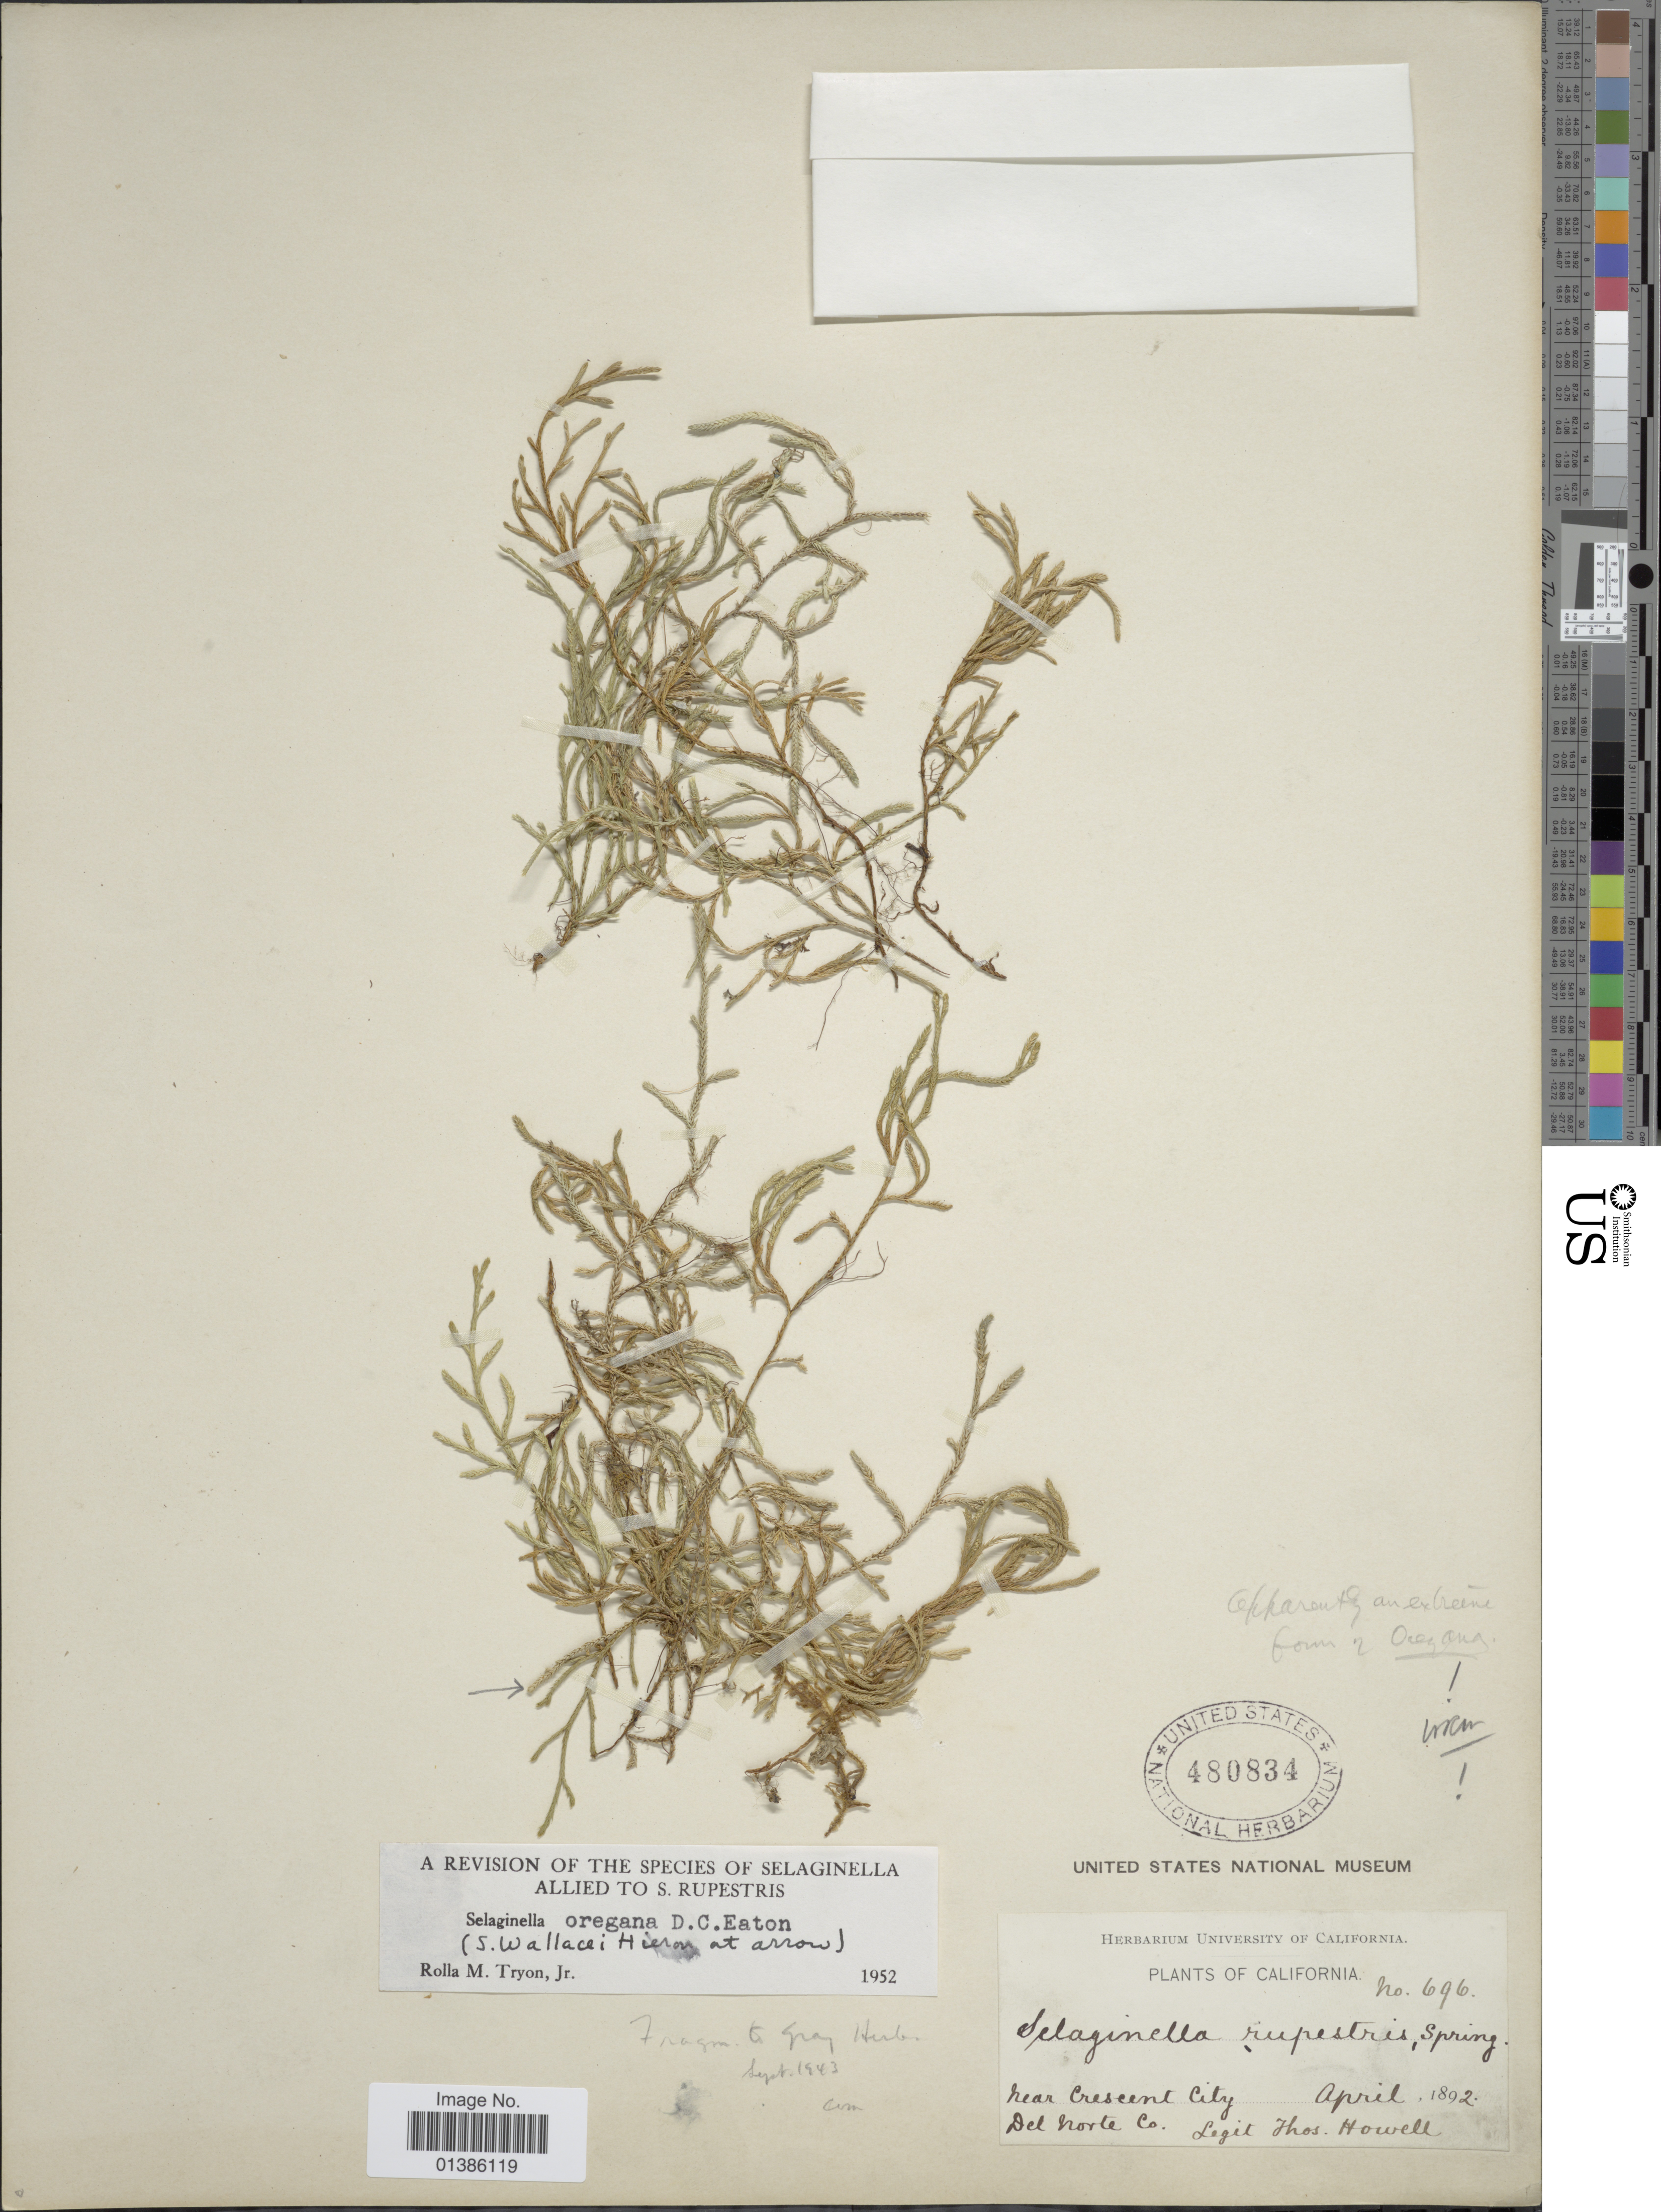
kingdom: Plantae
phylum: Tracheophyta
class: Lycopodiopsida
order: Selaginellales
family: Selaginellaceae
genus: Selaginella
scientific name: Selaginella oregana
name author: D.C. Eaton ex S. Watson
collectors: T. Howell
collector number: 696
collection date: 1892-04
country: United States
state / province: California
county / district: Del Norte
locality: Near Crescent City. Del Norte Co.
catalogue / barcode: US 480834